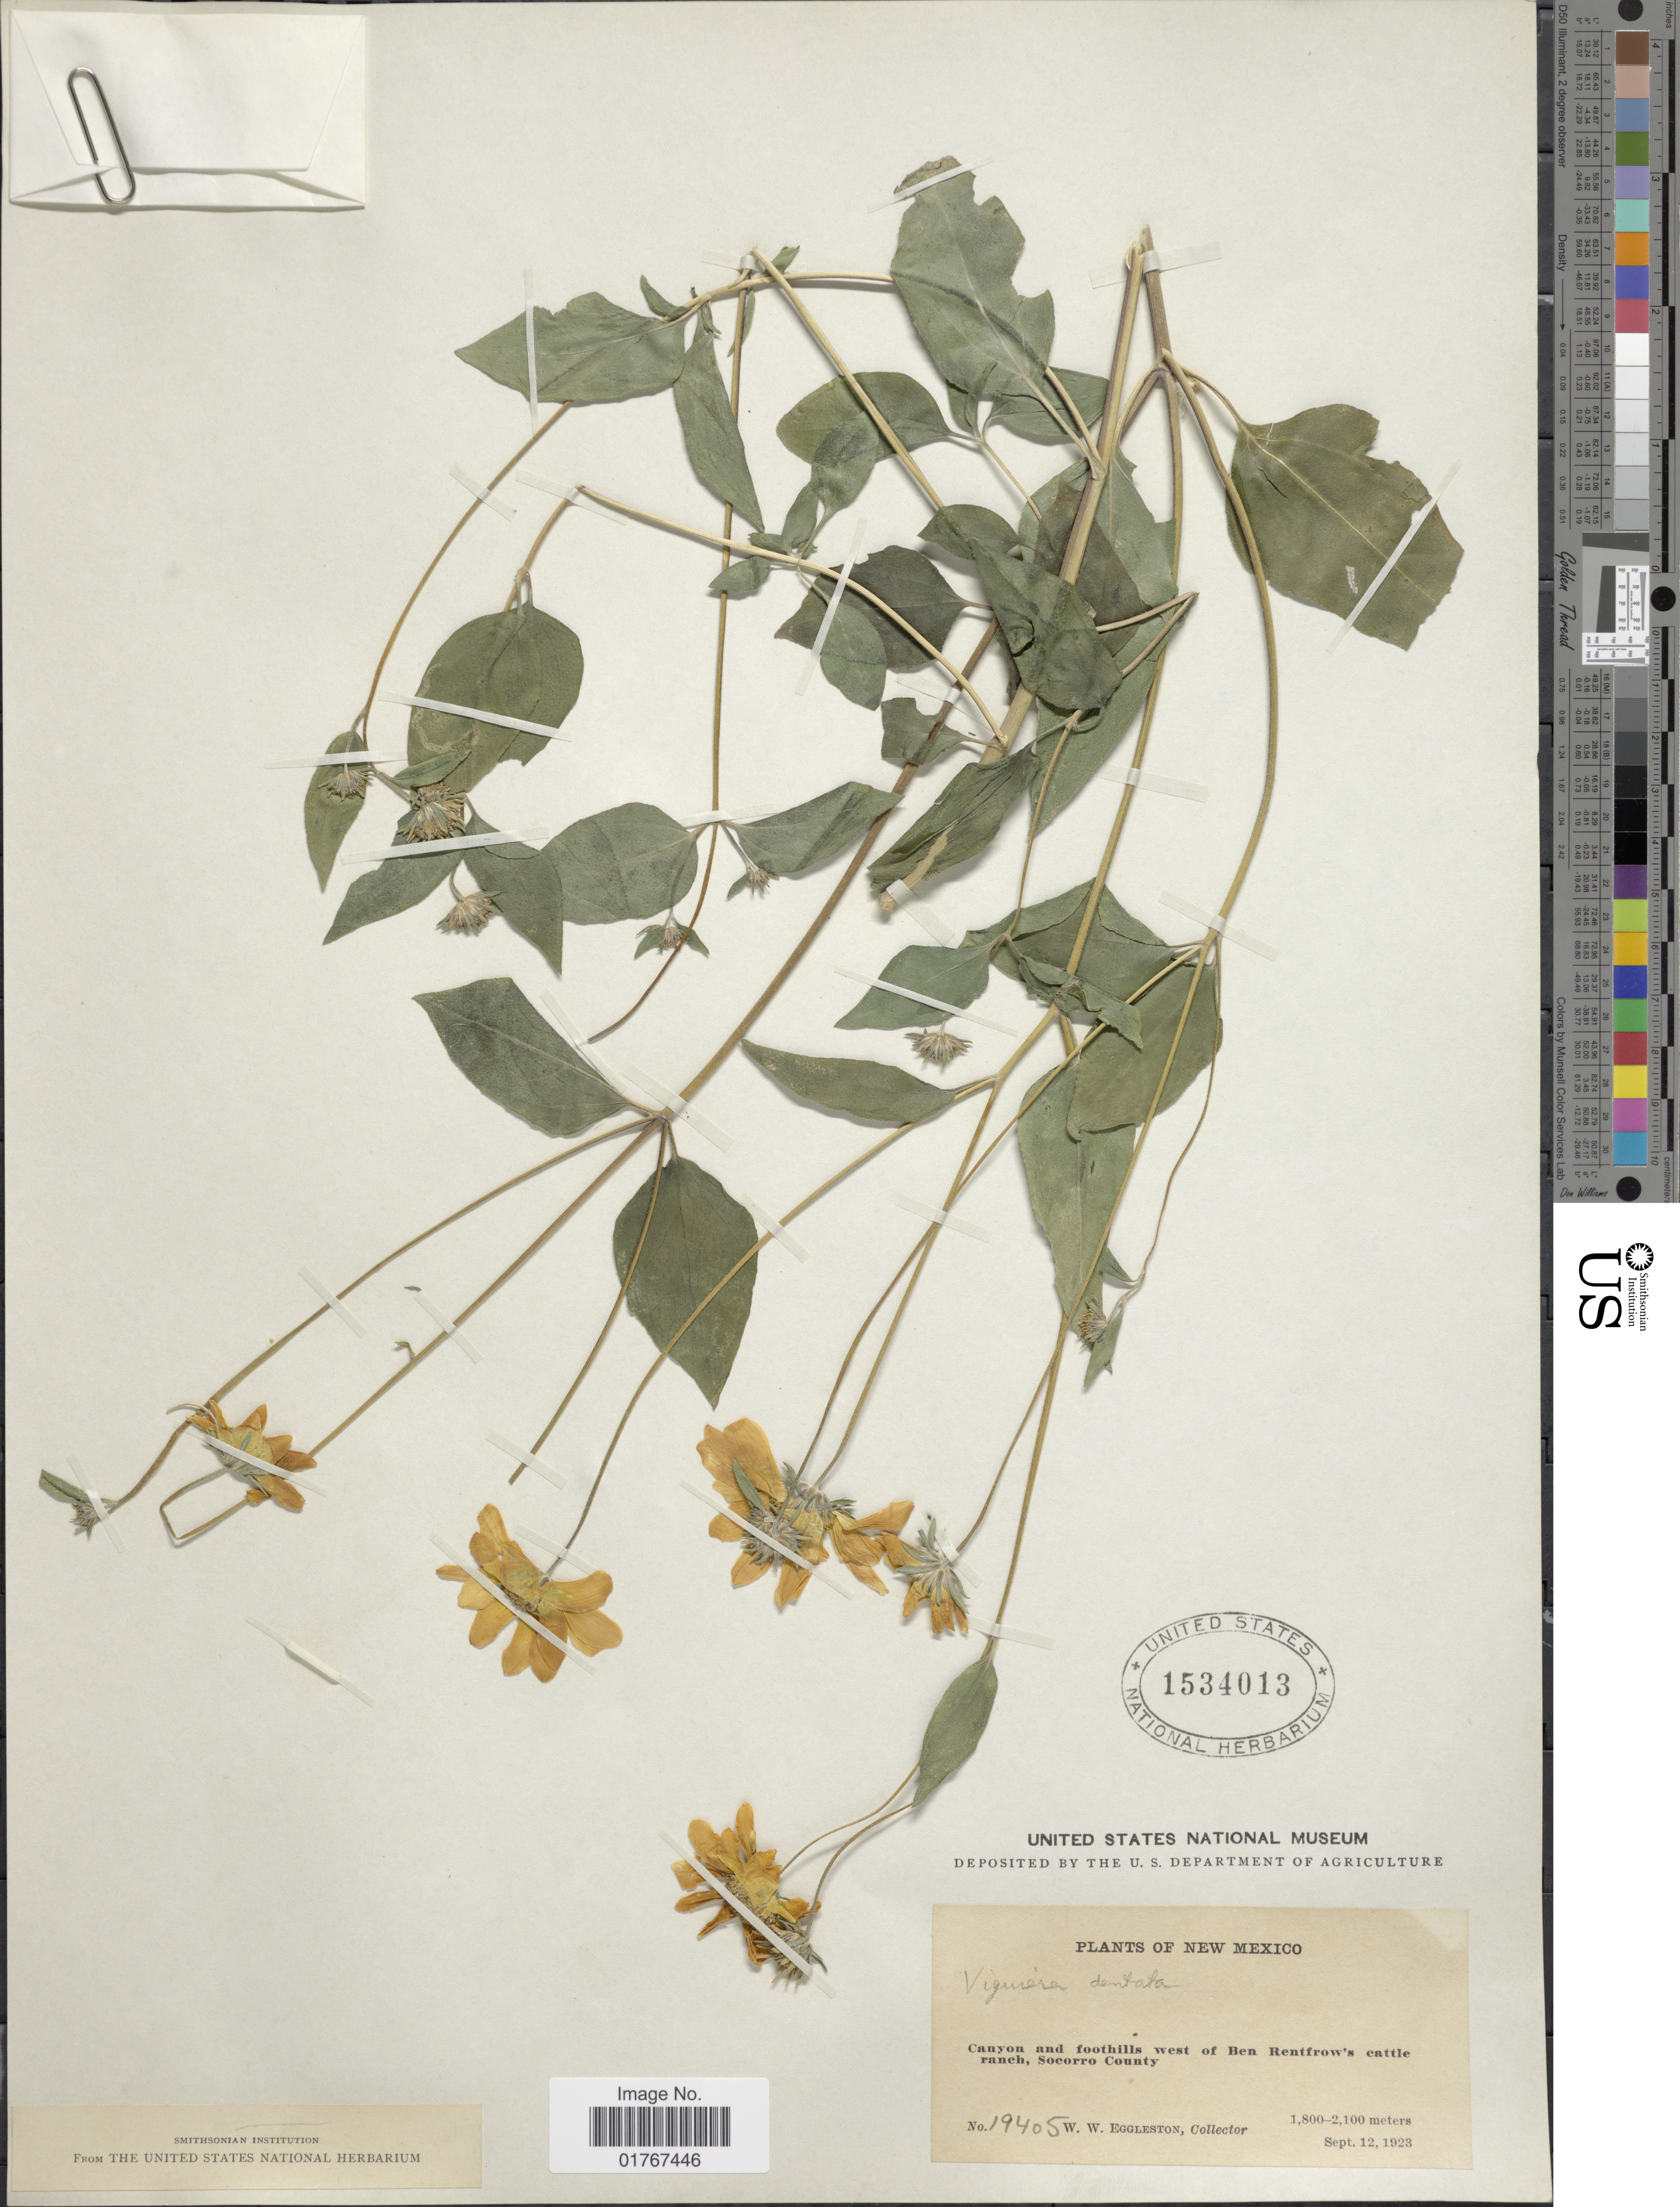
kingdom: Plantae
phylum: Tracheophyta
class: Magnoliopsida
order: Asterales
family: Asteraceae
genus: Viguiera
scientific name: Viguiera dentata var. brevipes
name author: (DC.) S.F. Blake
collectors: W. W. Eggleston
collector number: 19405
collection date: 1923-09-12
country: United States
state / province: New Mexico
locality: Canyon and foothills west of Ben Rentfrow's cattle ranch, Socorro County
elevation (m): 1800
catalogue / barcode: US 1534013